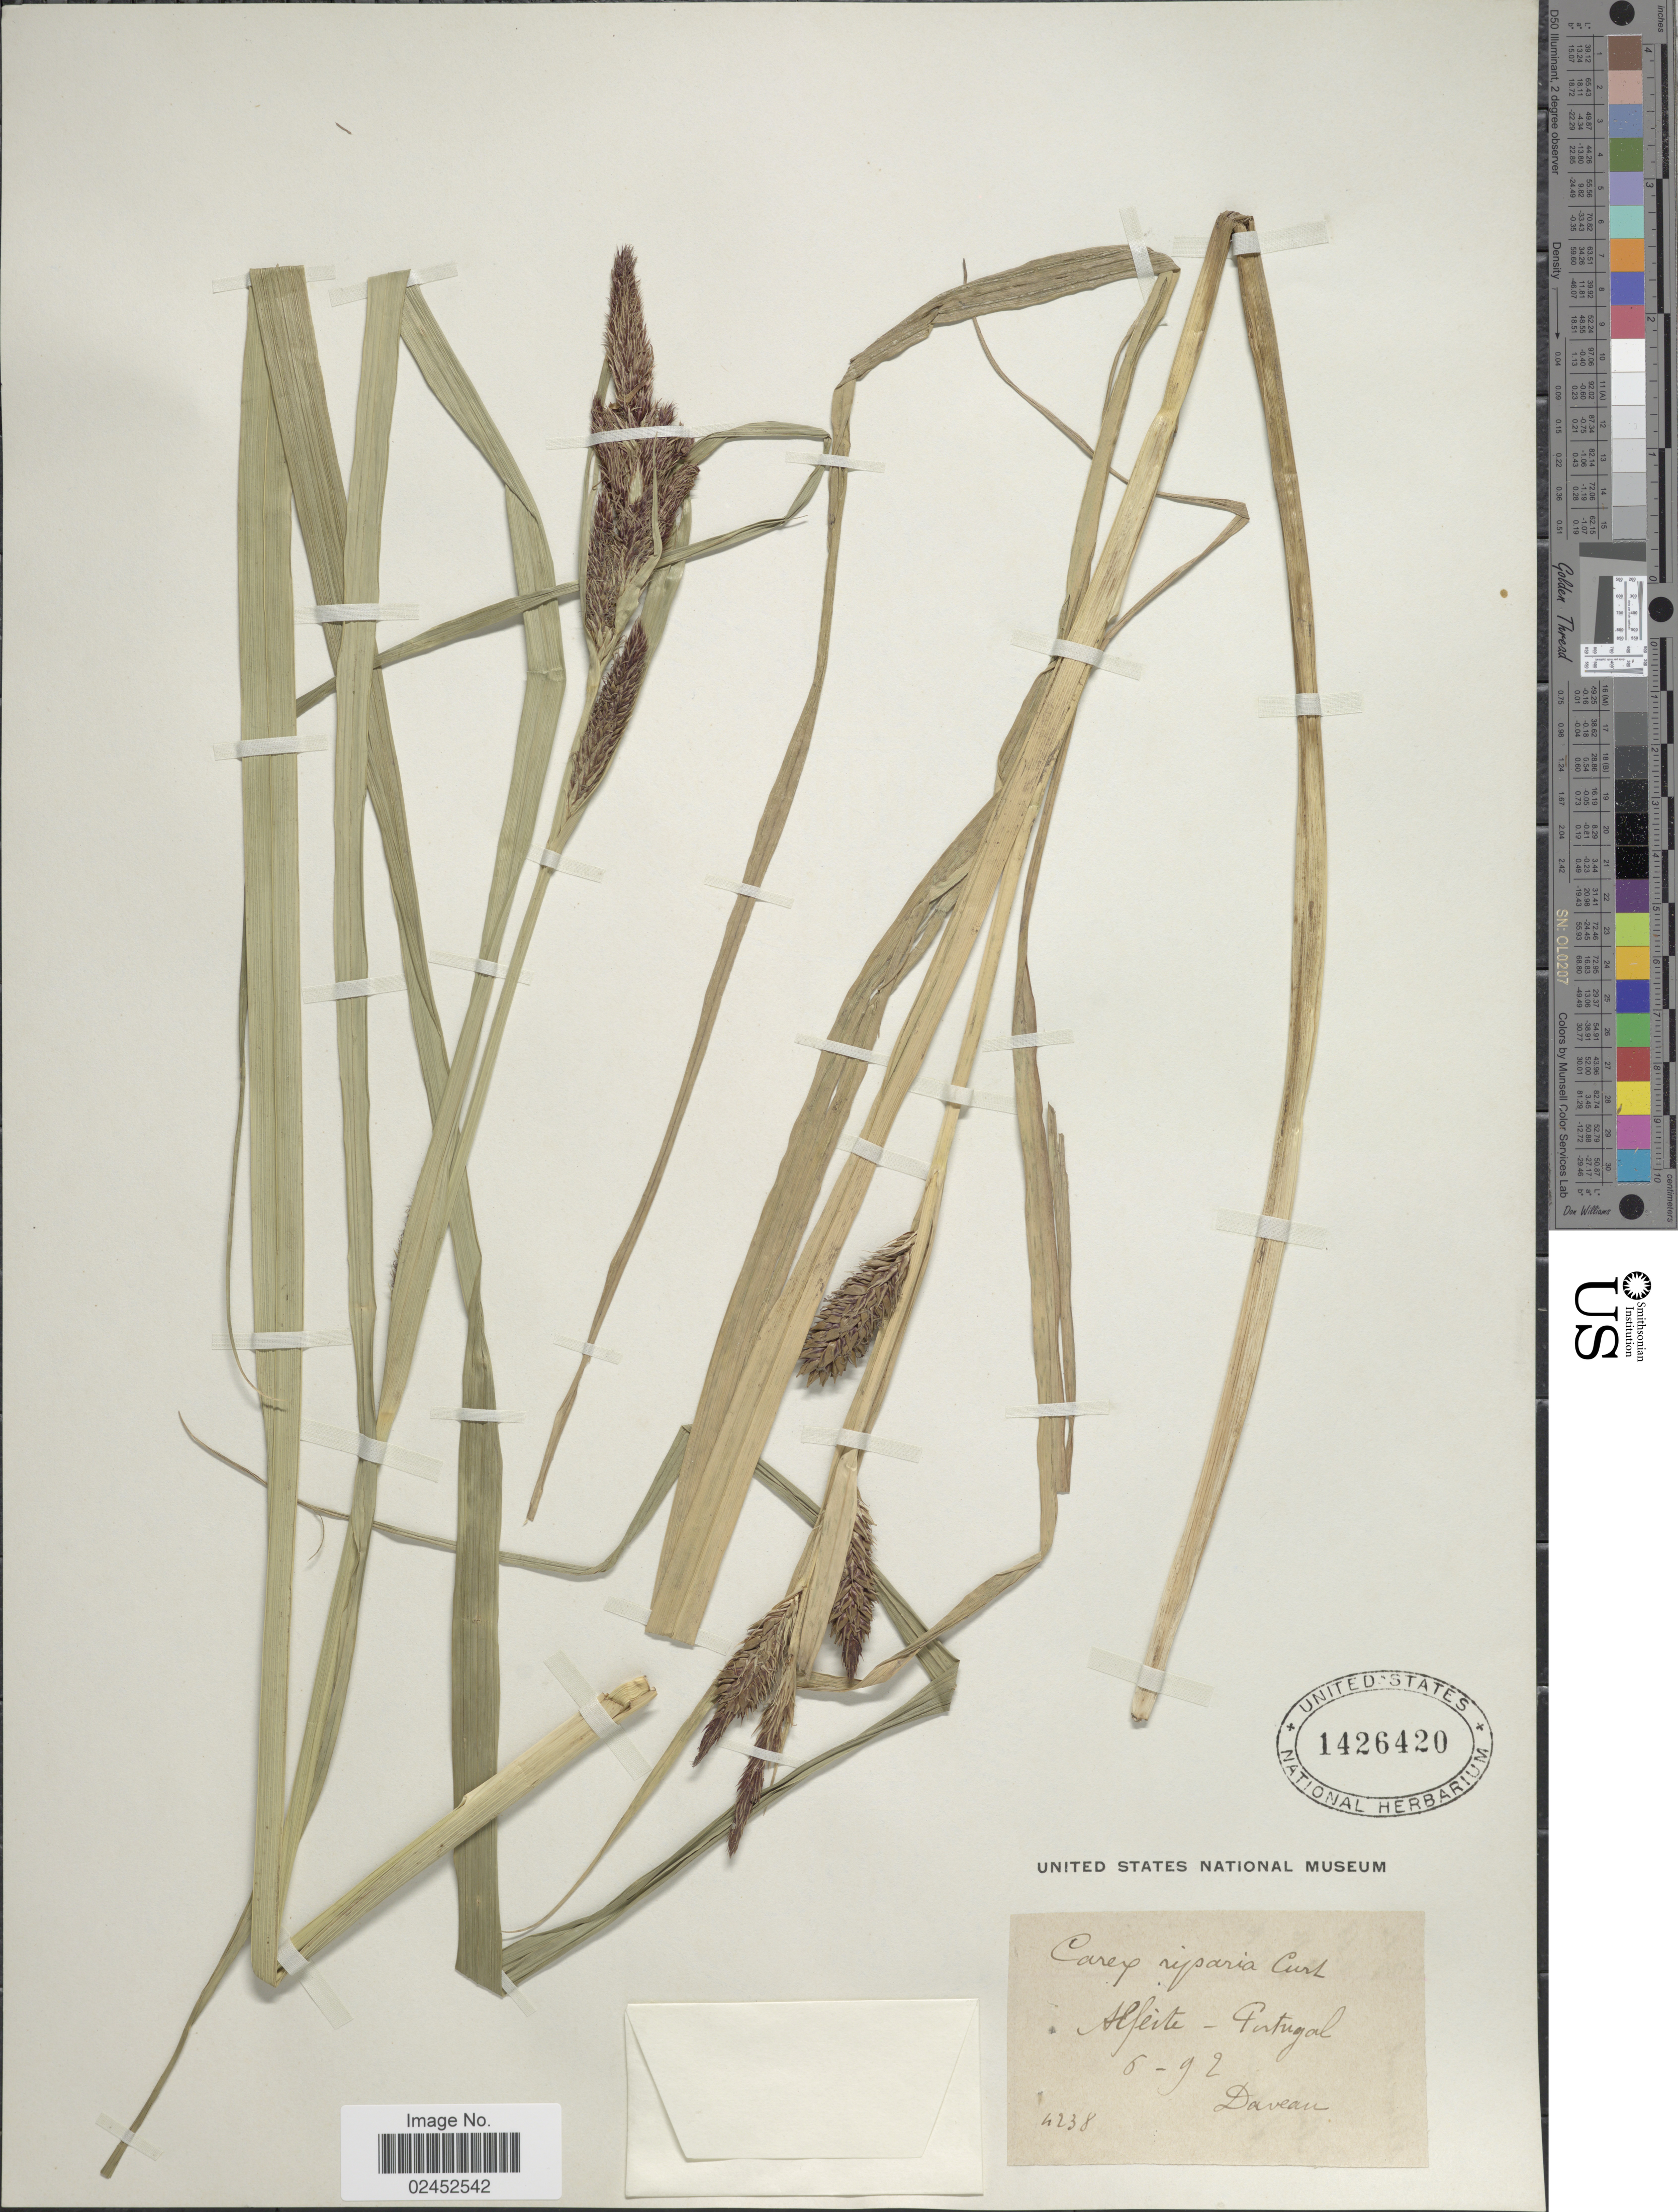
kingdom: Plantae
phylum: Tracheophyta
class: Liliopsida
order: Poales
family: Cyperaceae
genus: Carex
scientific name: Carex riparia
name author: Curtis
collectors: Daveau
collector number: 4238*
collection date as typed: Transcribed d/m/y: /6/92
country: Portugal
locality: Afleite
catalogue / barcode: US 1426420